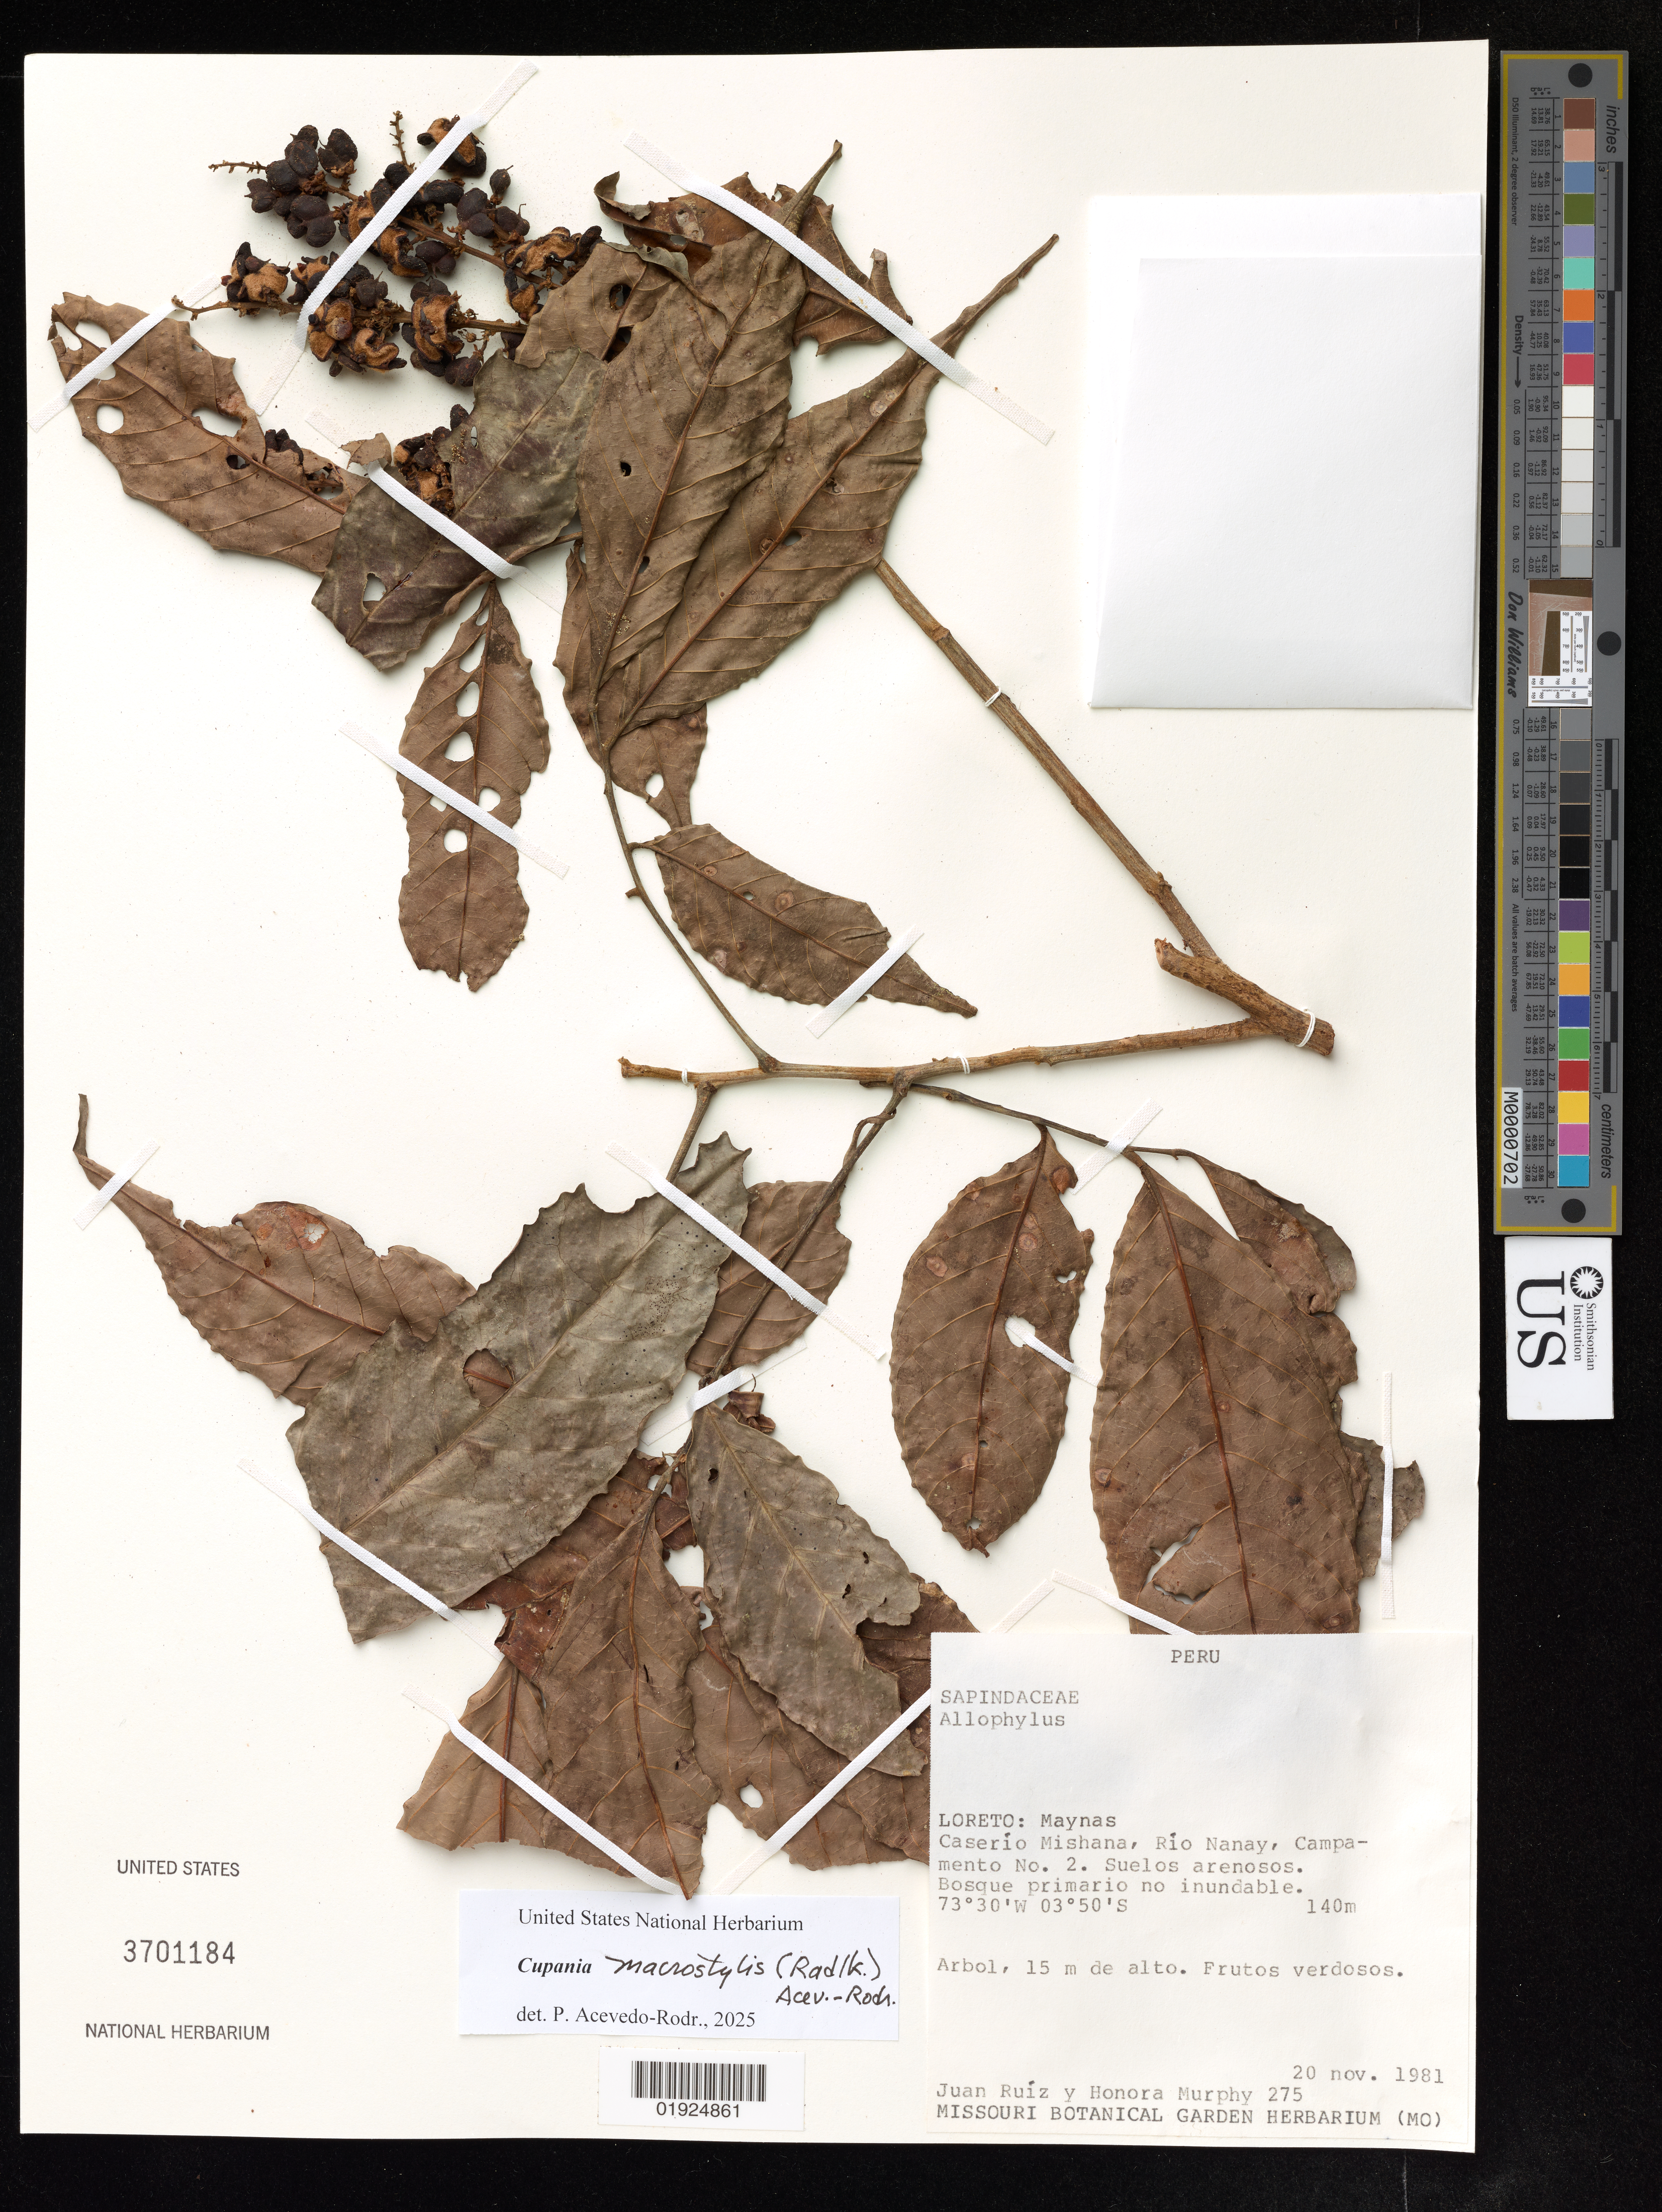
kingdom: Plantae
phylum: Tracheophyta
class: Magnoliopsida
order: Sapindales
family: Sapindaceae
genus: Cupania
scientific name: Cupania macrostylis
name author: (Radlk.) Acev.-Rodr.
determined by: Acevedo-Rodriguez, P., (US), Smithsonian Institution - National Museum of Natural History (UNITED STATES)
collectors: J. Ruíz & H. Murphy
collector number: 275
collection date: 1981-11-20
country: Peru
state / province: Loreto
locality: Maynas. Caserío Mishana, Río Nanay, Campamento No. 2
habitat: Suelo arenosos. Bosque primario no inundable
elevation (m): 140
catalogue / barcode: US 3701184